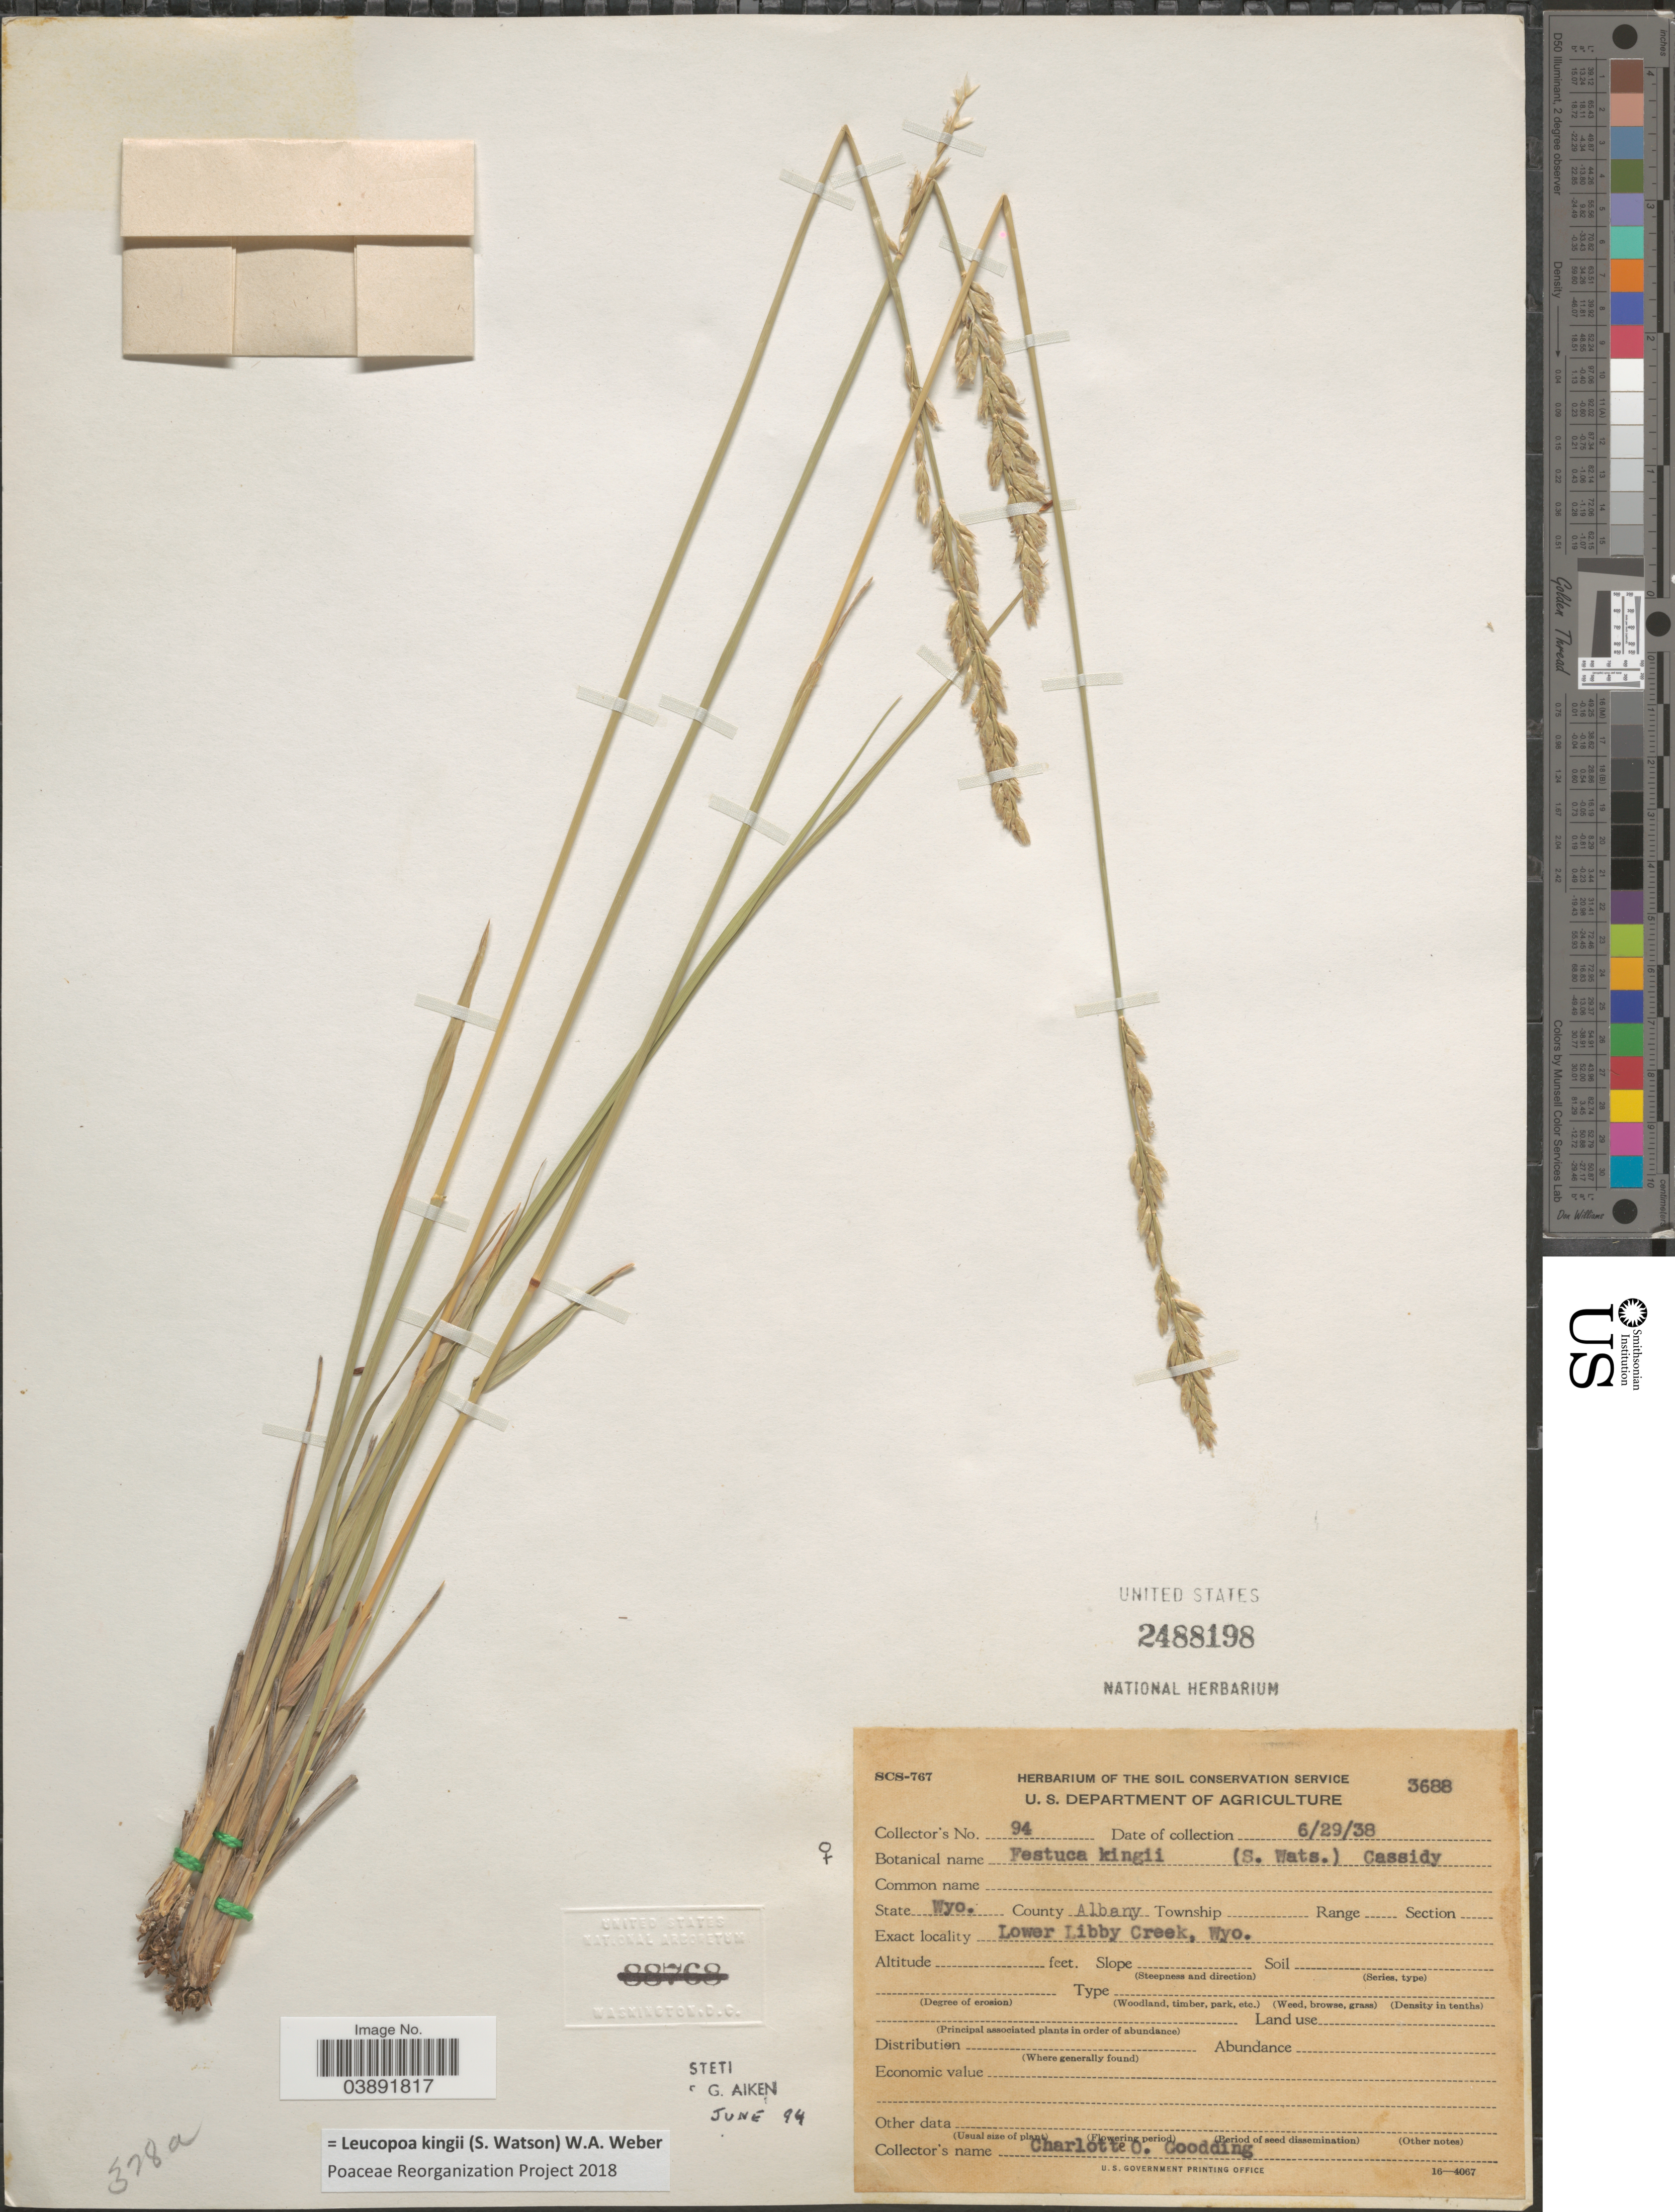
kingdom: Plantae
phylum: Tracheophyta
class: Liliopsida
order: Poales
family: Poaceae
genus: Hesperochloa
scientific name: Hesperochloa kingii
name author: (S. Watson) Rydb.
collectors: C. Goodding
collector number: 94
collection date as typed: Transcribed d/m/y: 29/6/38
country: United States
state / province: Wyoming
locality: County Albany. Lower Libby Creek.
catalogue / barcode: US 2488198